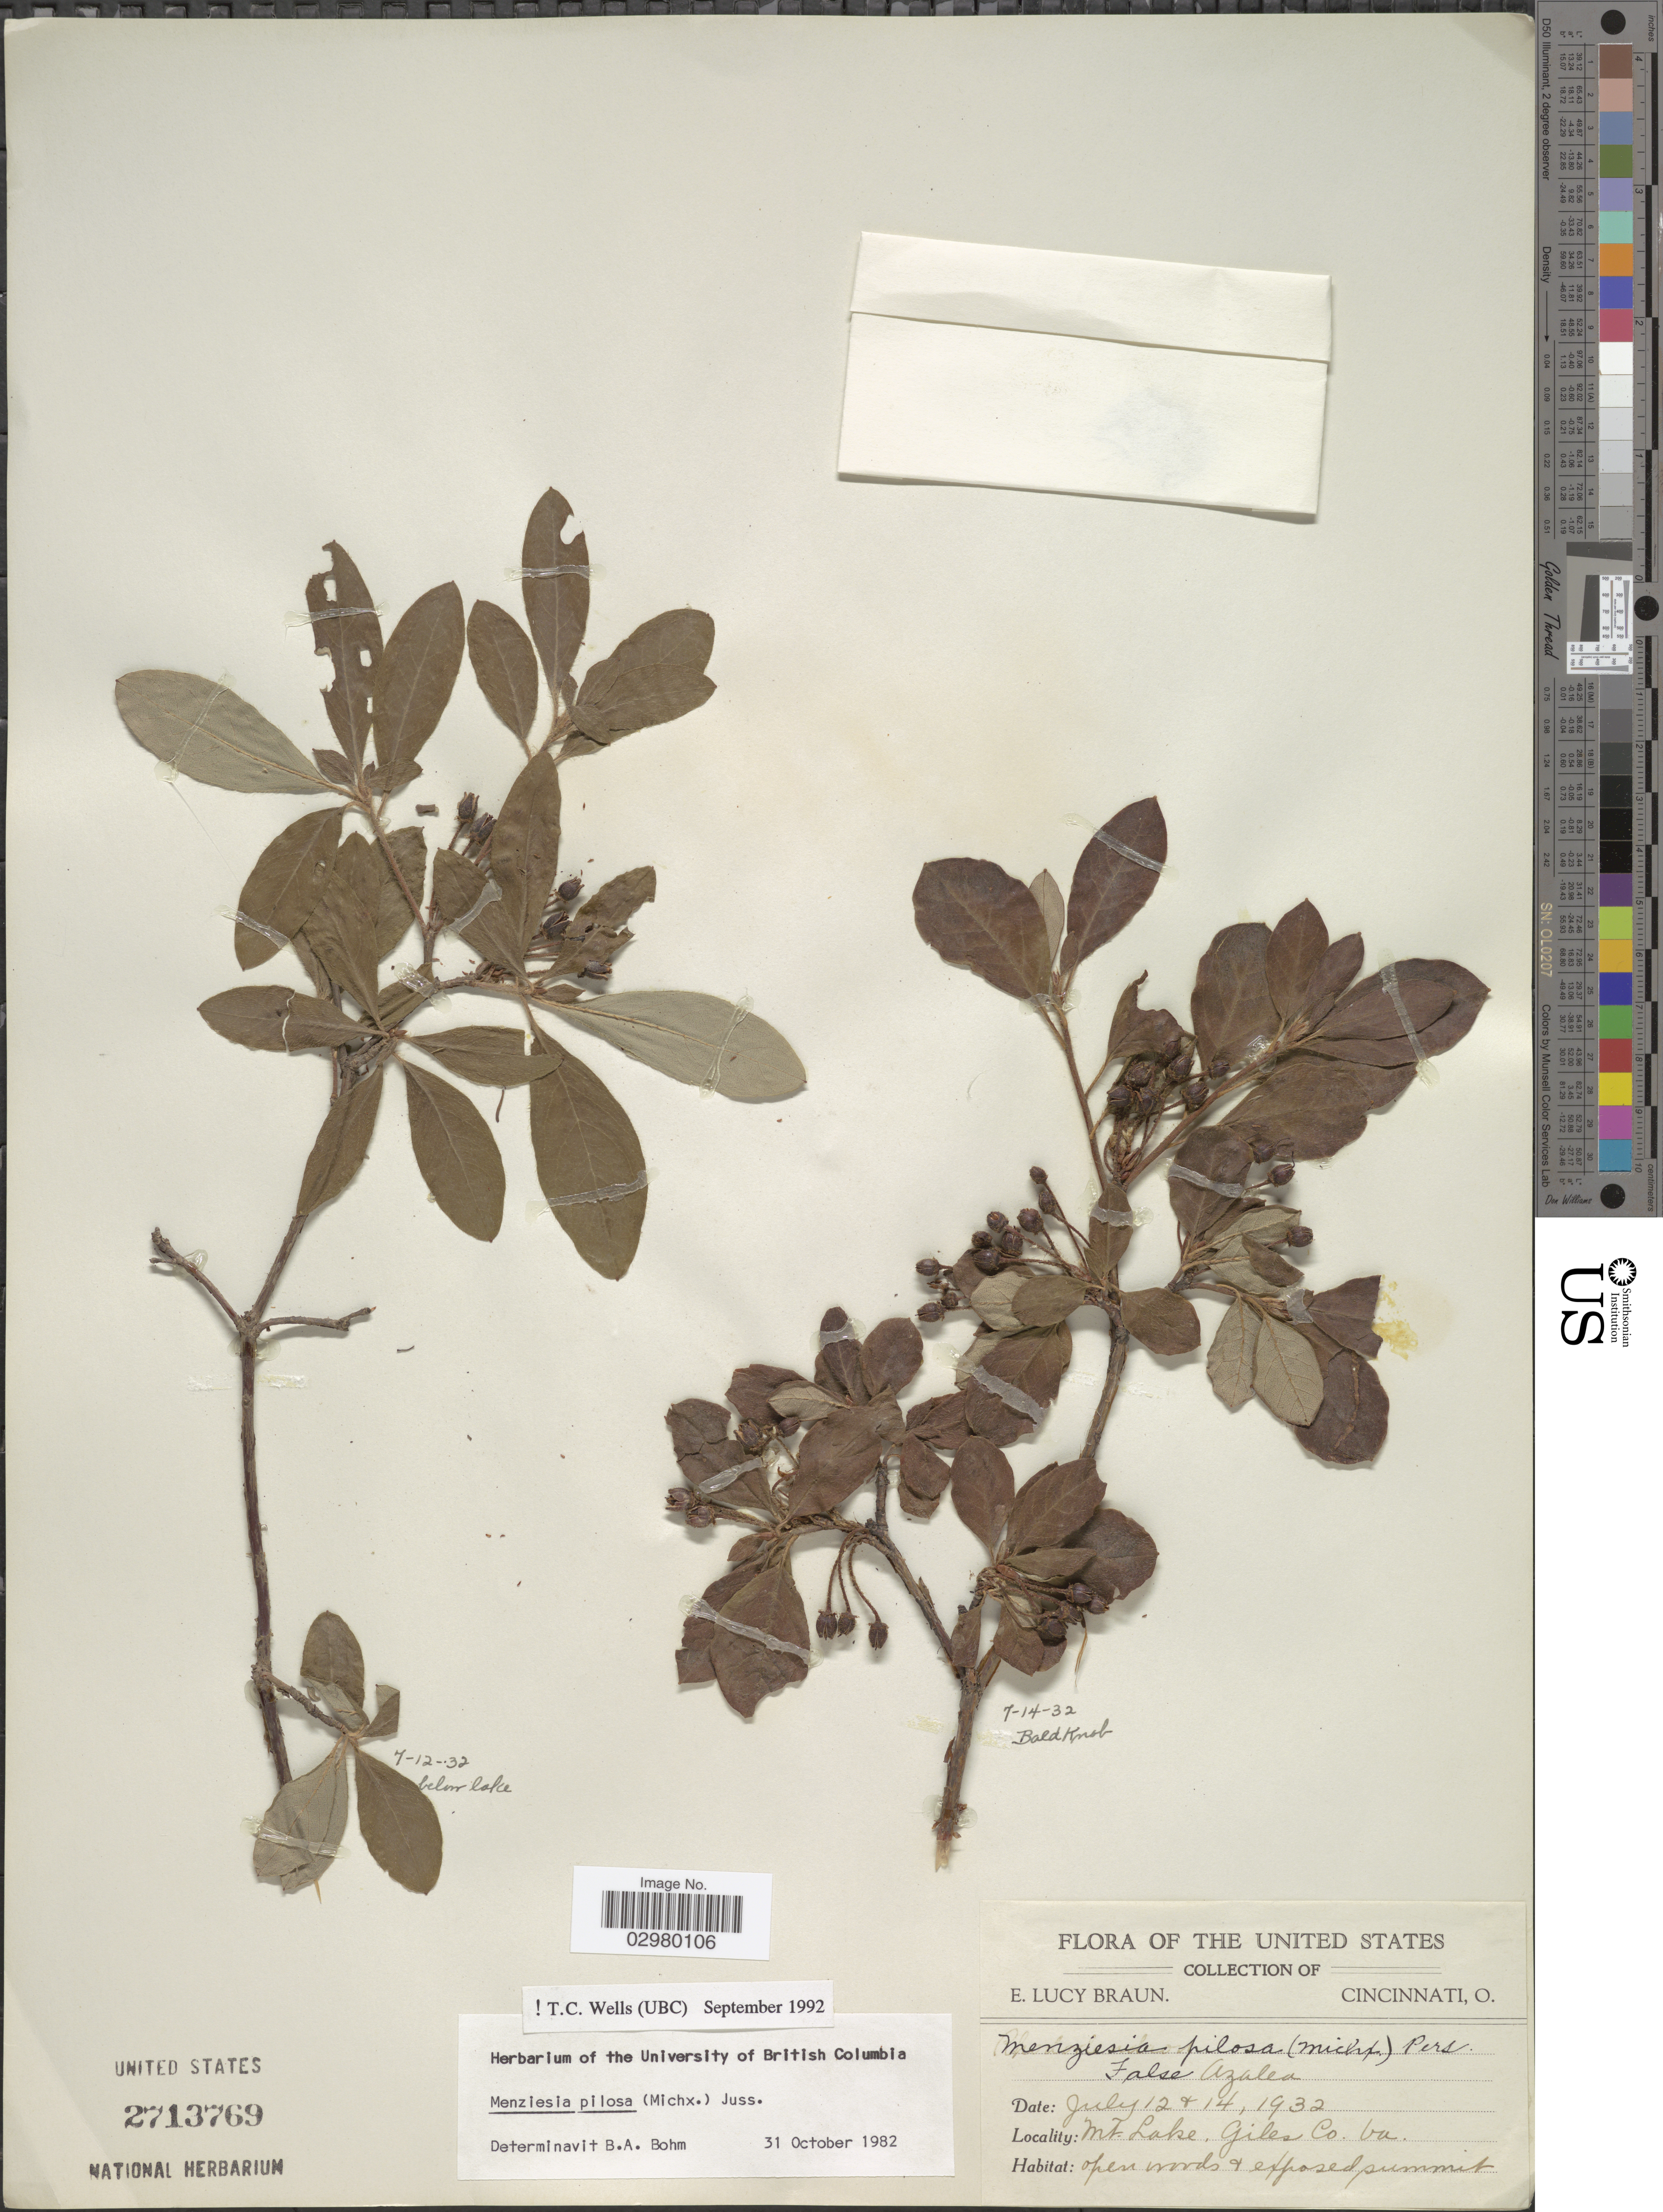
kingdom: Plantae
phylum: Tracheophyta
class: Magnoliopsida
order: Ericales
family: Ericaceae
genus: Menziesia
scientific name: Menziesia pilosa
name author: (Michx.) Juss.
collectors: E. L. Braun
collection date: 1932-07-12/1932-07-14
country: United States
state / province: Virginia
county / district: Giles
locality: Mt. Lake, Giles Co.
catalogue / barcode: US 2713769